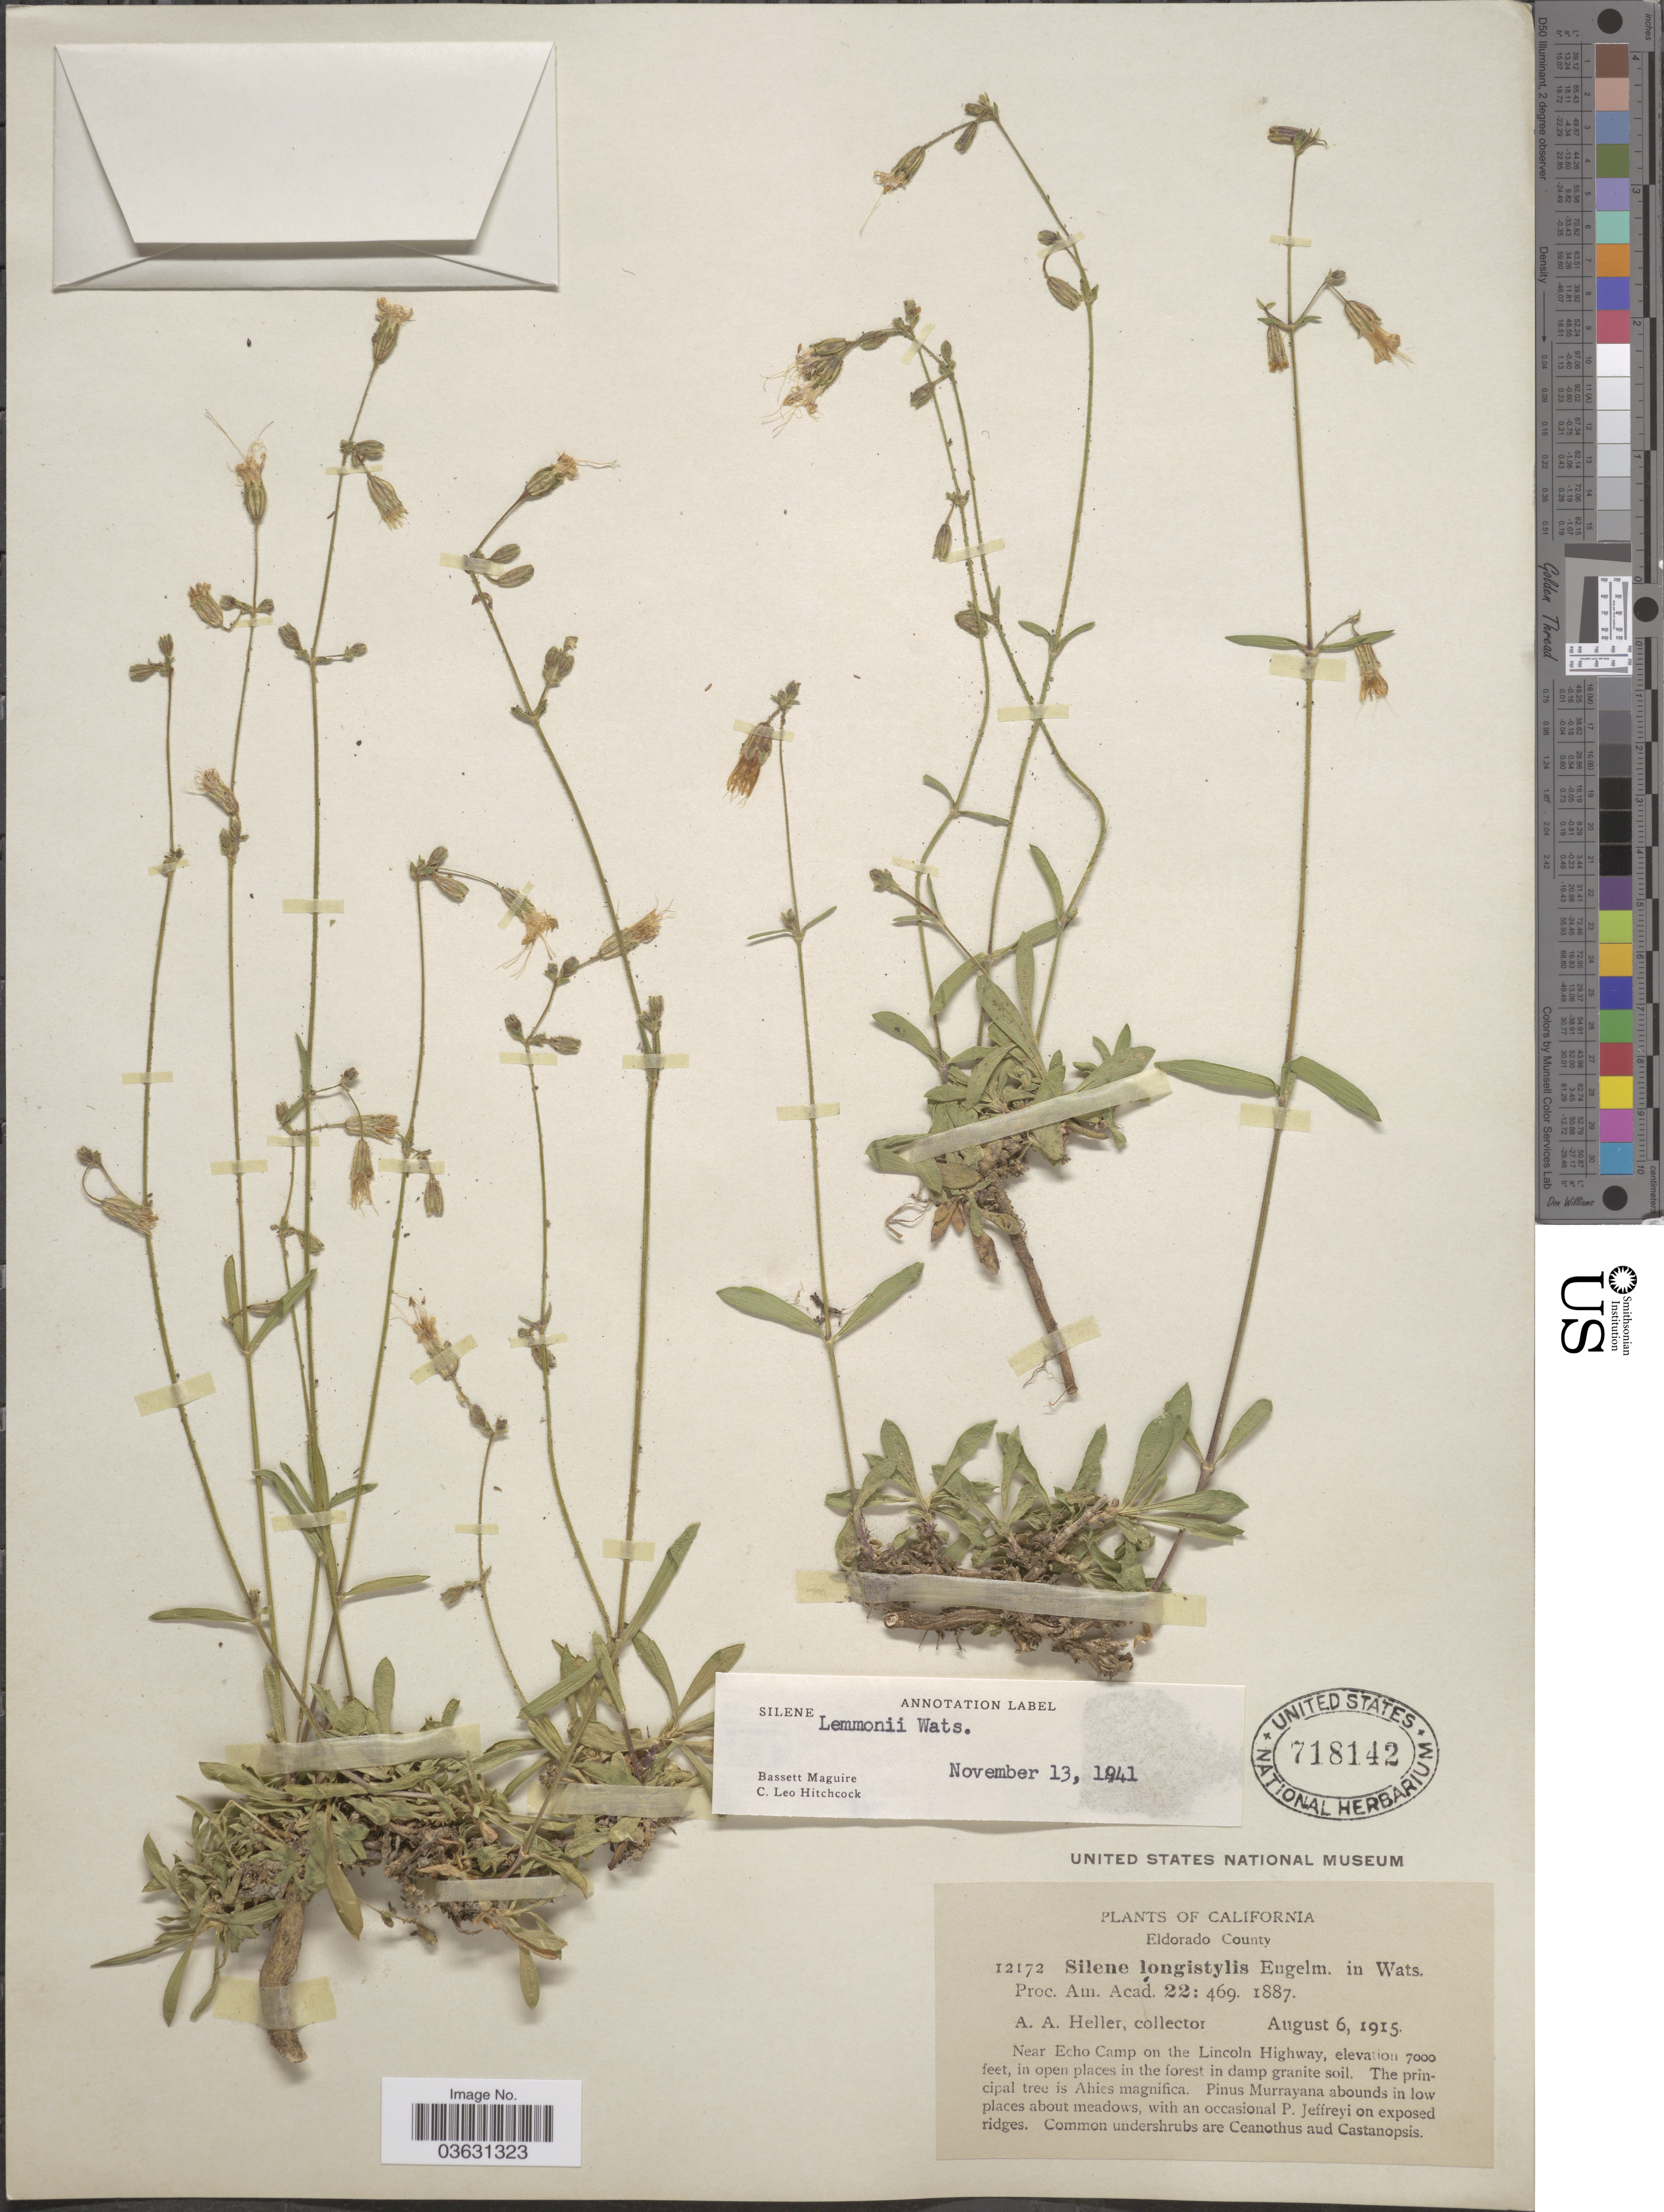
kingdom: Plantae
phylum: Tracheophyta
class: Magnoliopsida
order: Caryophyllales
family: Caryophyllaceae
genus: Silene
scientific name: Silene lemmonii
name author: S. Watson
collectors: A. A. Heller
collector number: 12172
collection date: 1915-08-06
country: United States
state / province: California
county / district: El Dorado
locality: Eldorado County. Near Echo Camp on the Lincoln Highway.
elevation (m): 2134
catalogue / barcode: US 718142